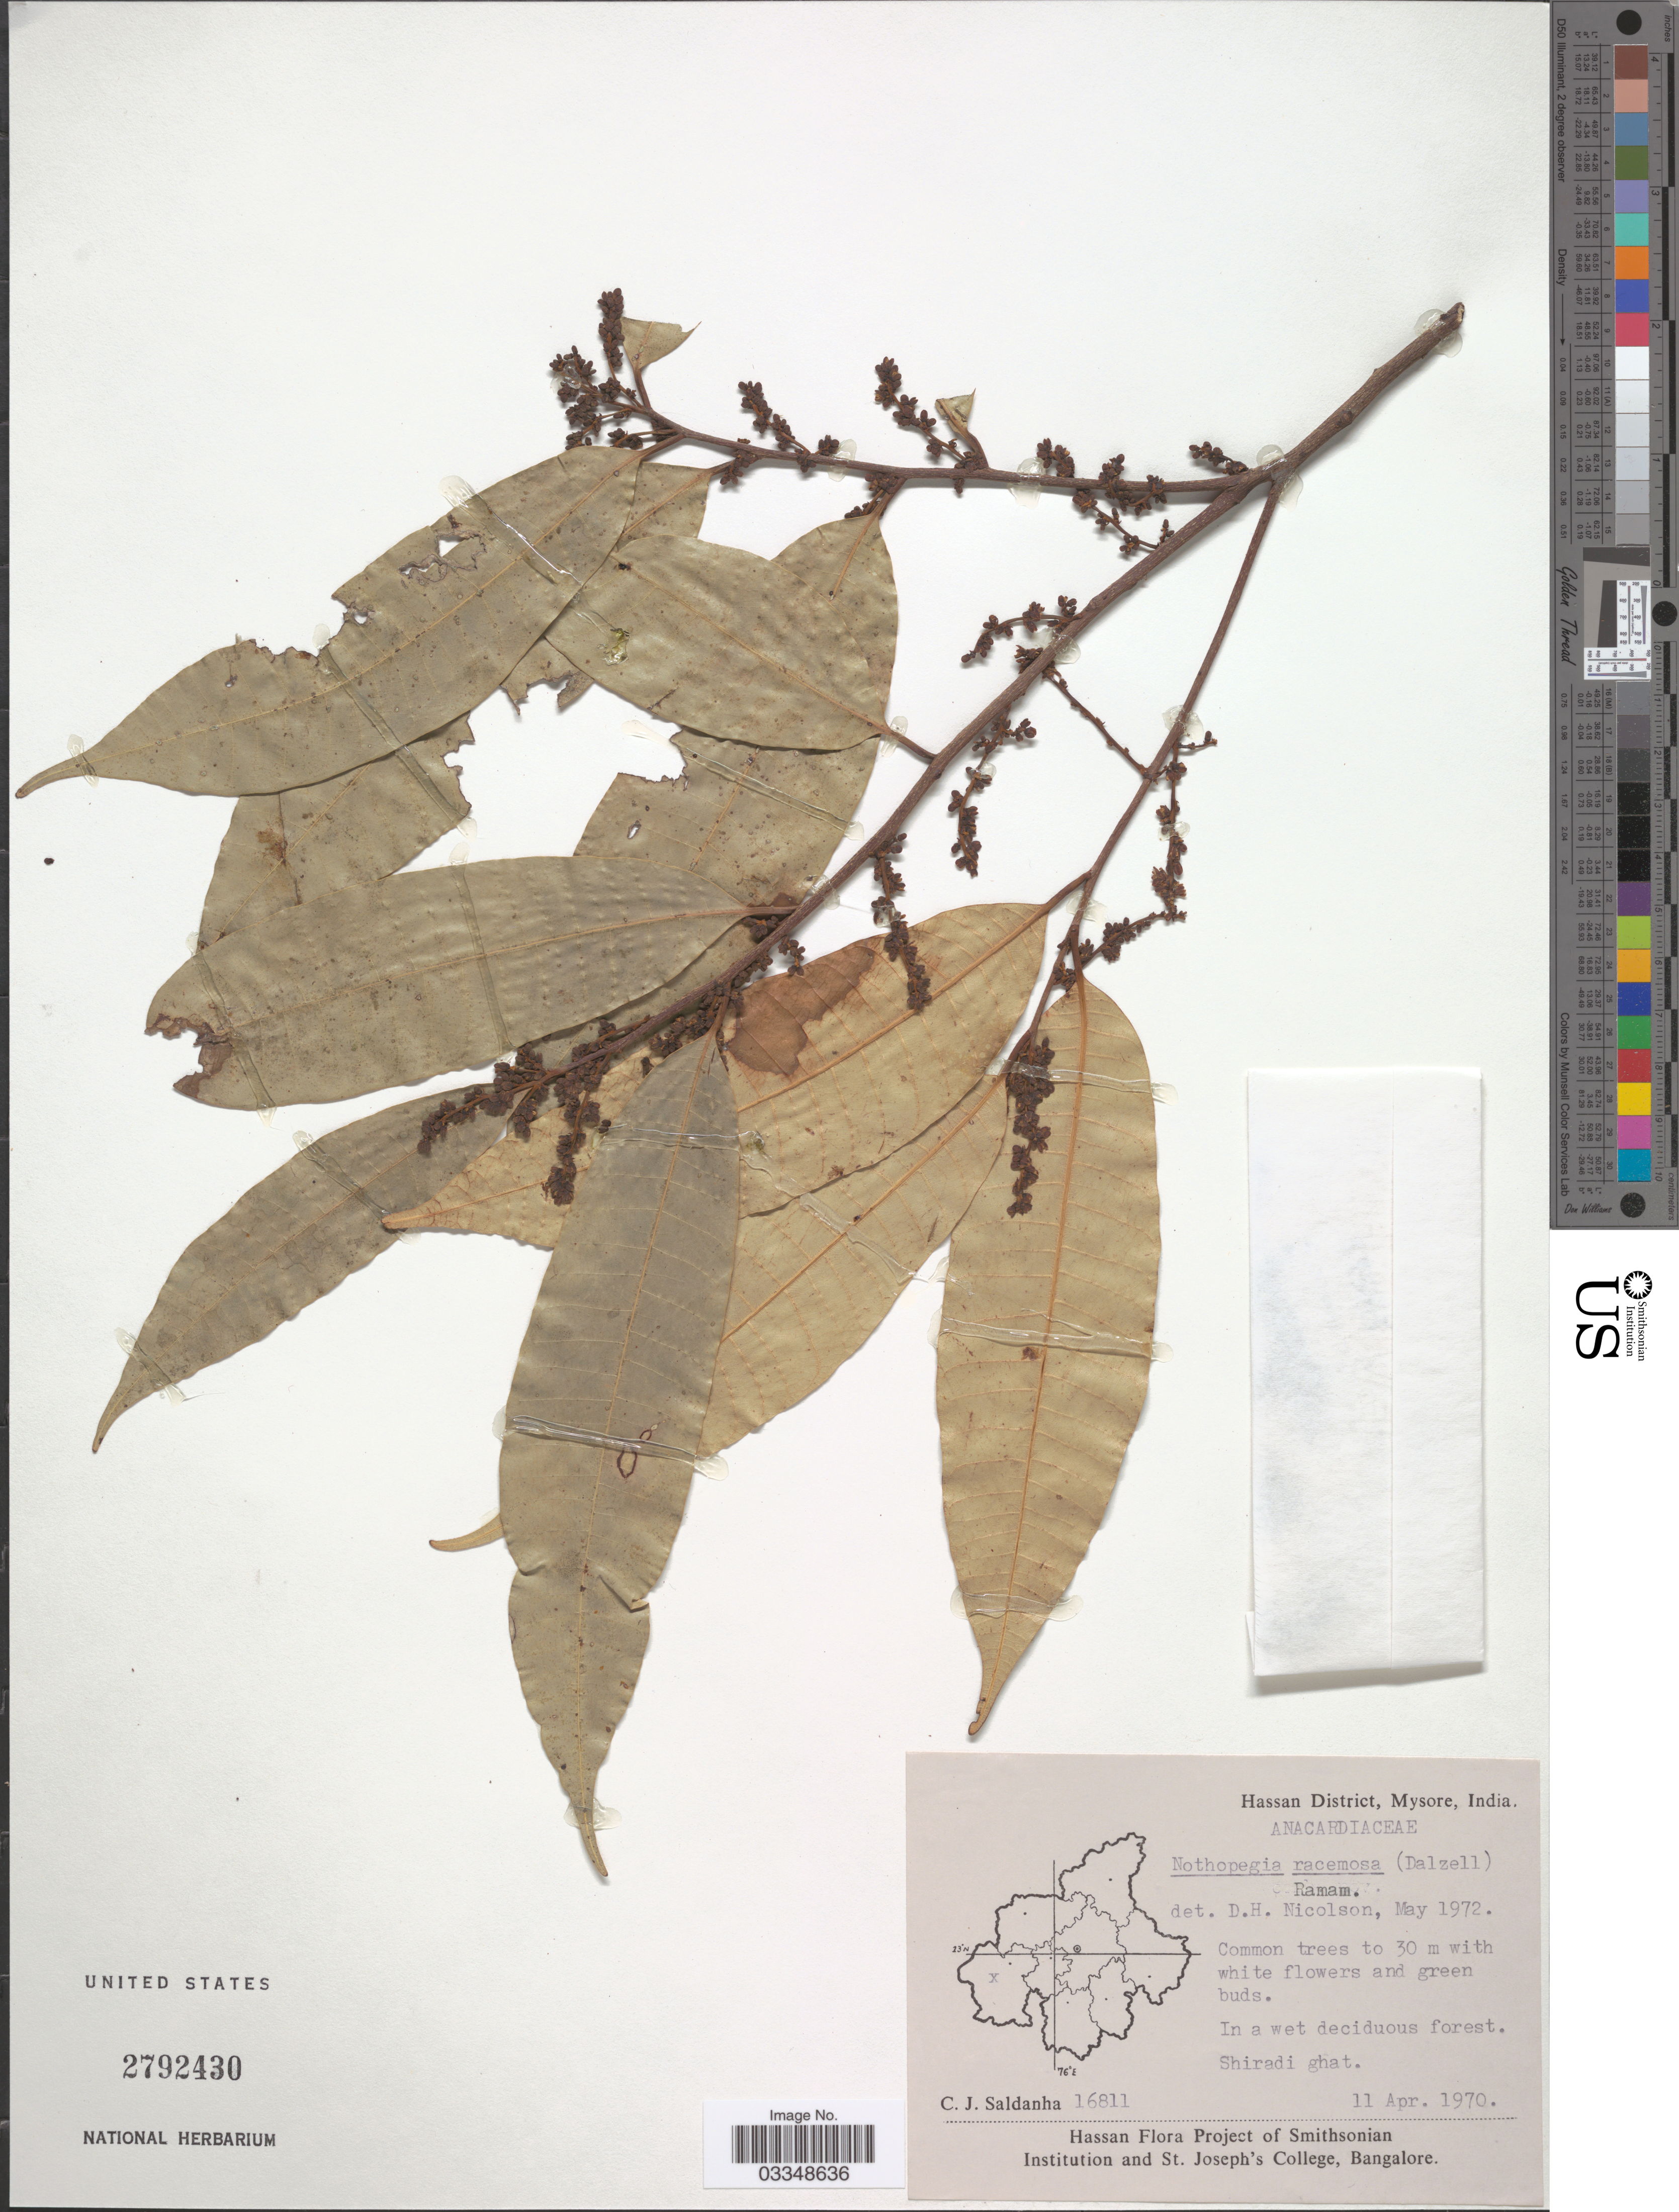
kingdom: Plantae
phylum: Tracheophyta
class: Magnoliopsida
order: Sapindales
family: Anacardiaceae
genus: Nothopegia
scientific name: Nothopegia racemosa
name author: (Dalzell) Ramamoorthy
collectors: C. J. Saldanha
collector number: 16811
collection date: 1970-04-11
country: India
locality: Hassan District, Mysore. Shiradi ghat.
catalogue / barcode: US 2792430